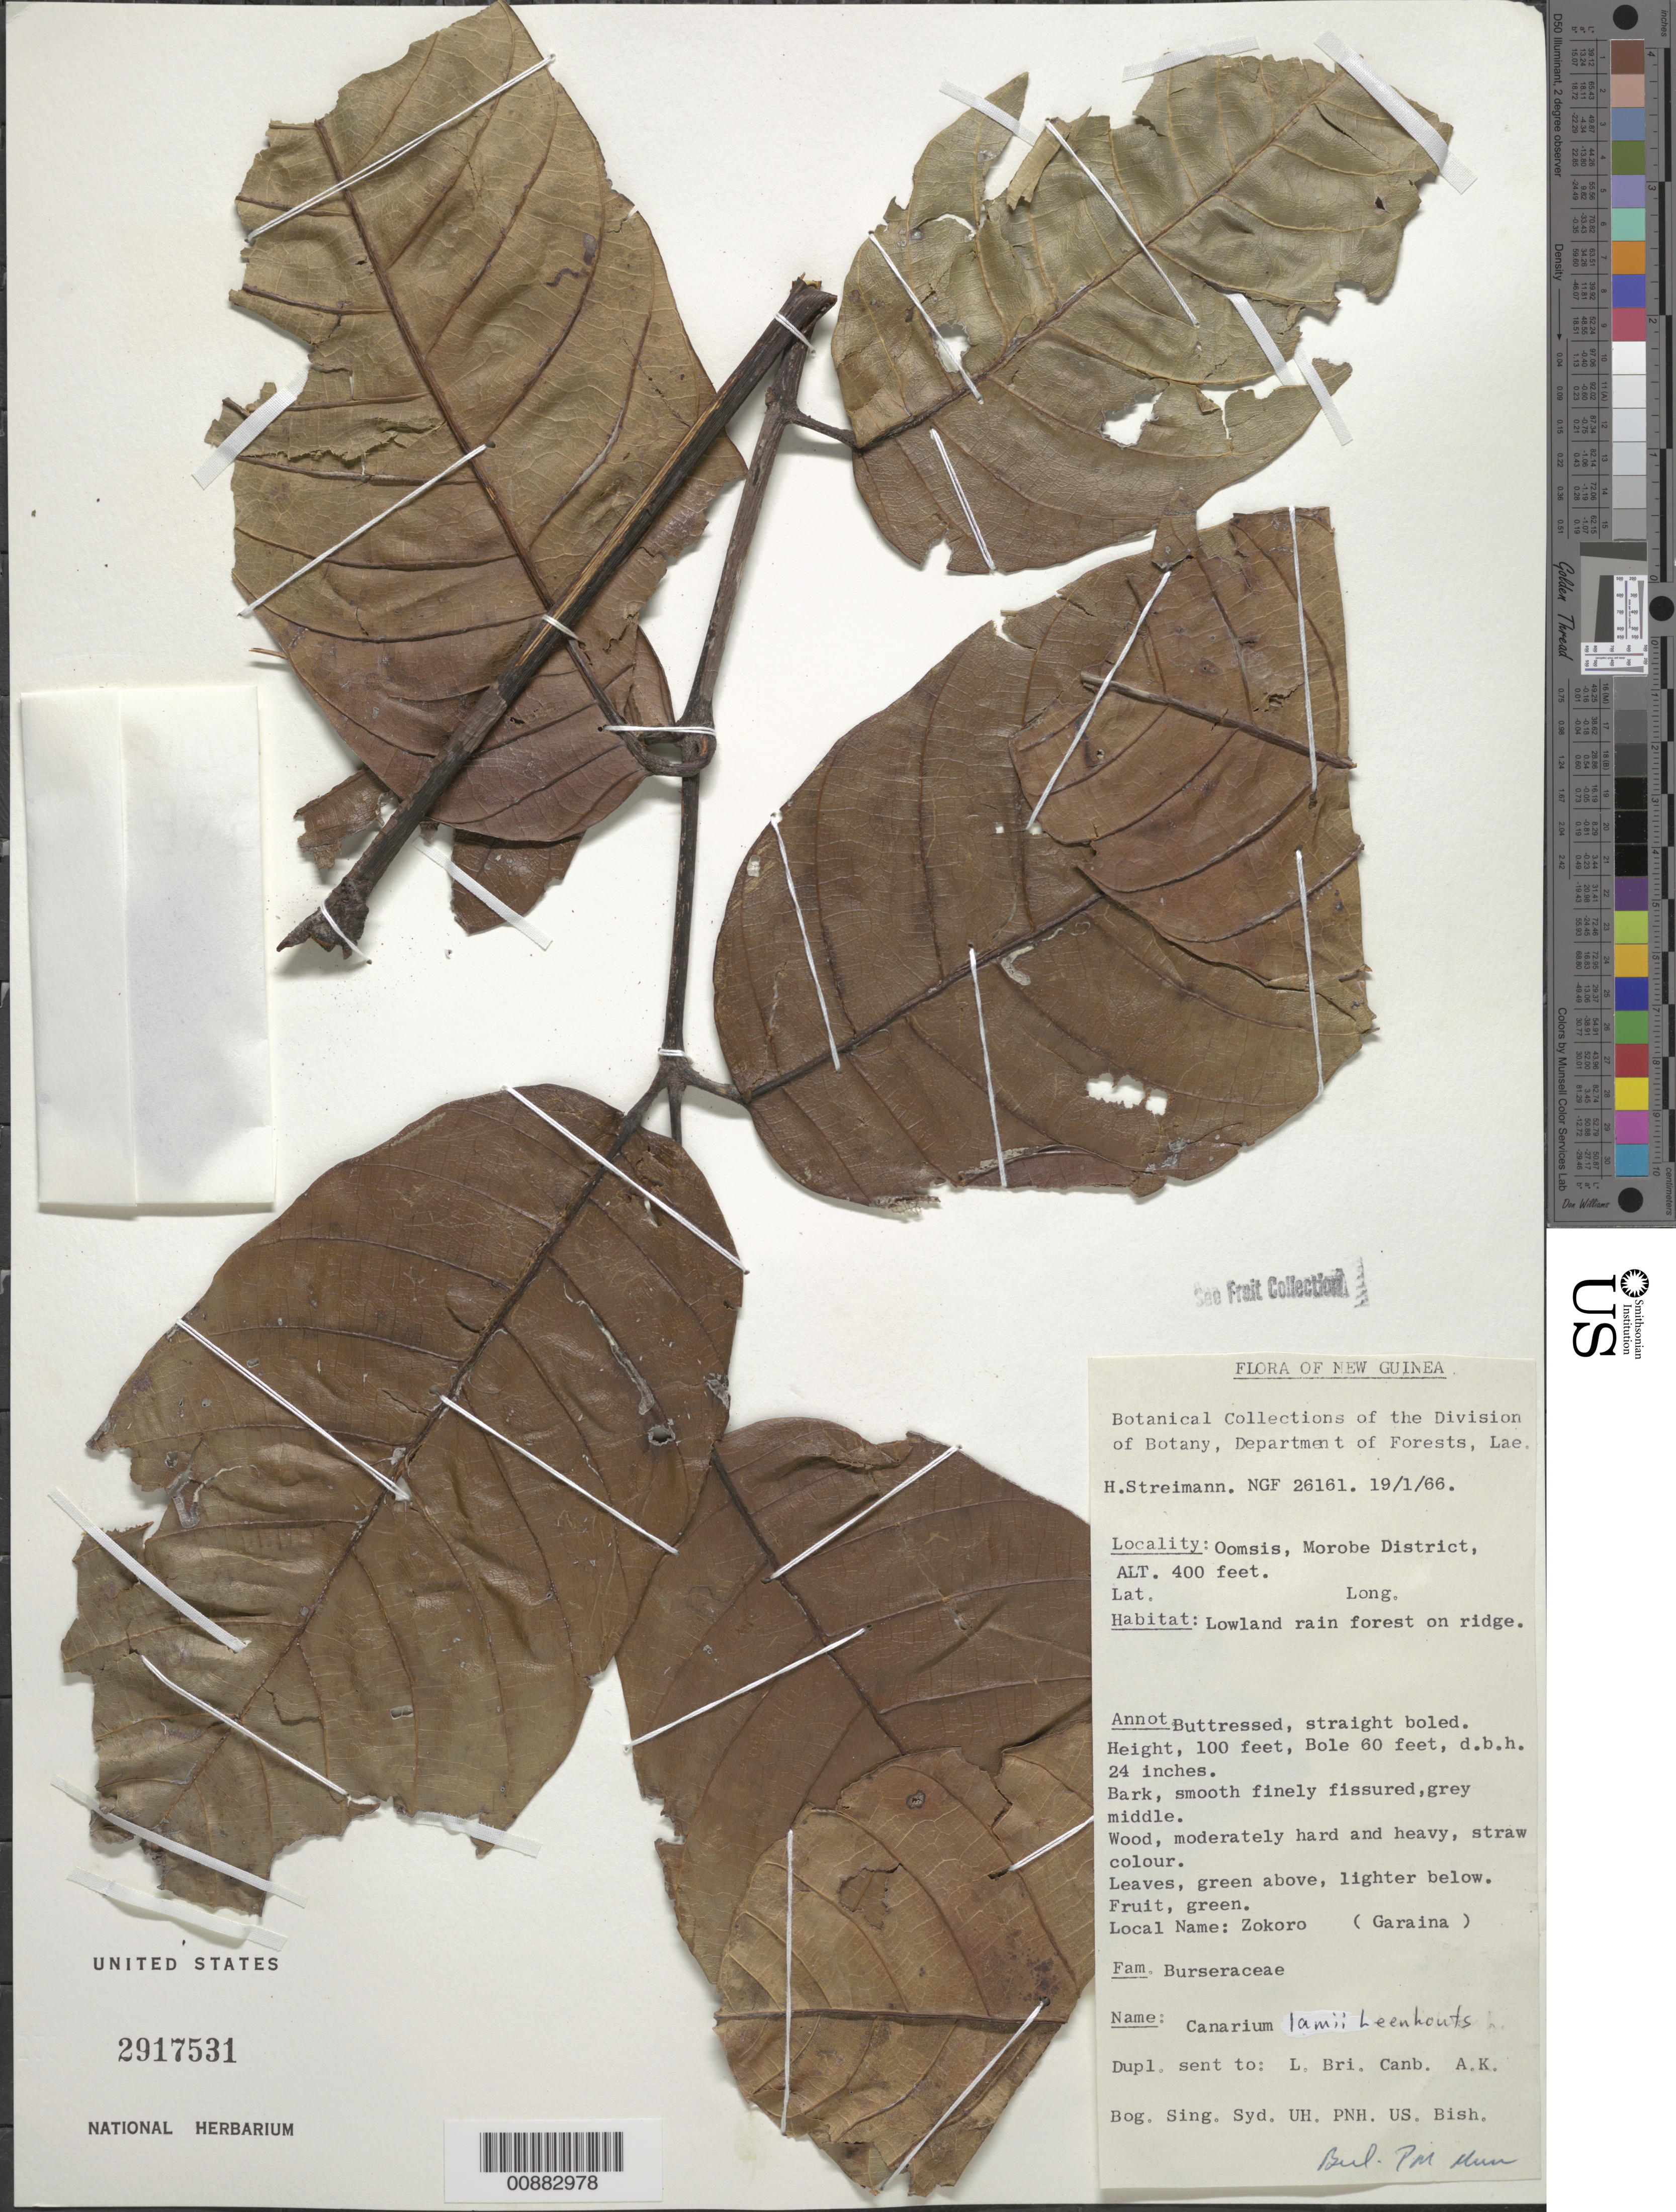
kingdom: Plantae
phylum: Tracheophyta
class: Magnoliopsida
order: Sapindales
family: Burseraceae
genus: Canarium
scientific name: Canarium lamii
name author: Leenh.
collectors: H. Streimann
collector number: NGF 26161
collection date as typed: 19 Jan 1966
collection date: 1966-01-19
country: Papua New Guinea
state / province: Morobe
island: New Guinea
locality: Oomsis, Morobe District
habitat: Lowland rain forest on ridge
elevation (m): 122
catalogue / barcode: US 2917531